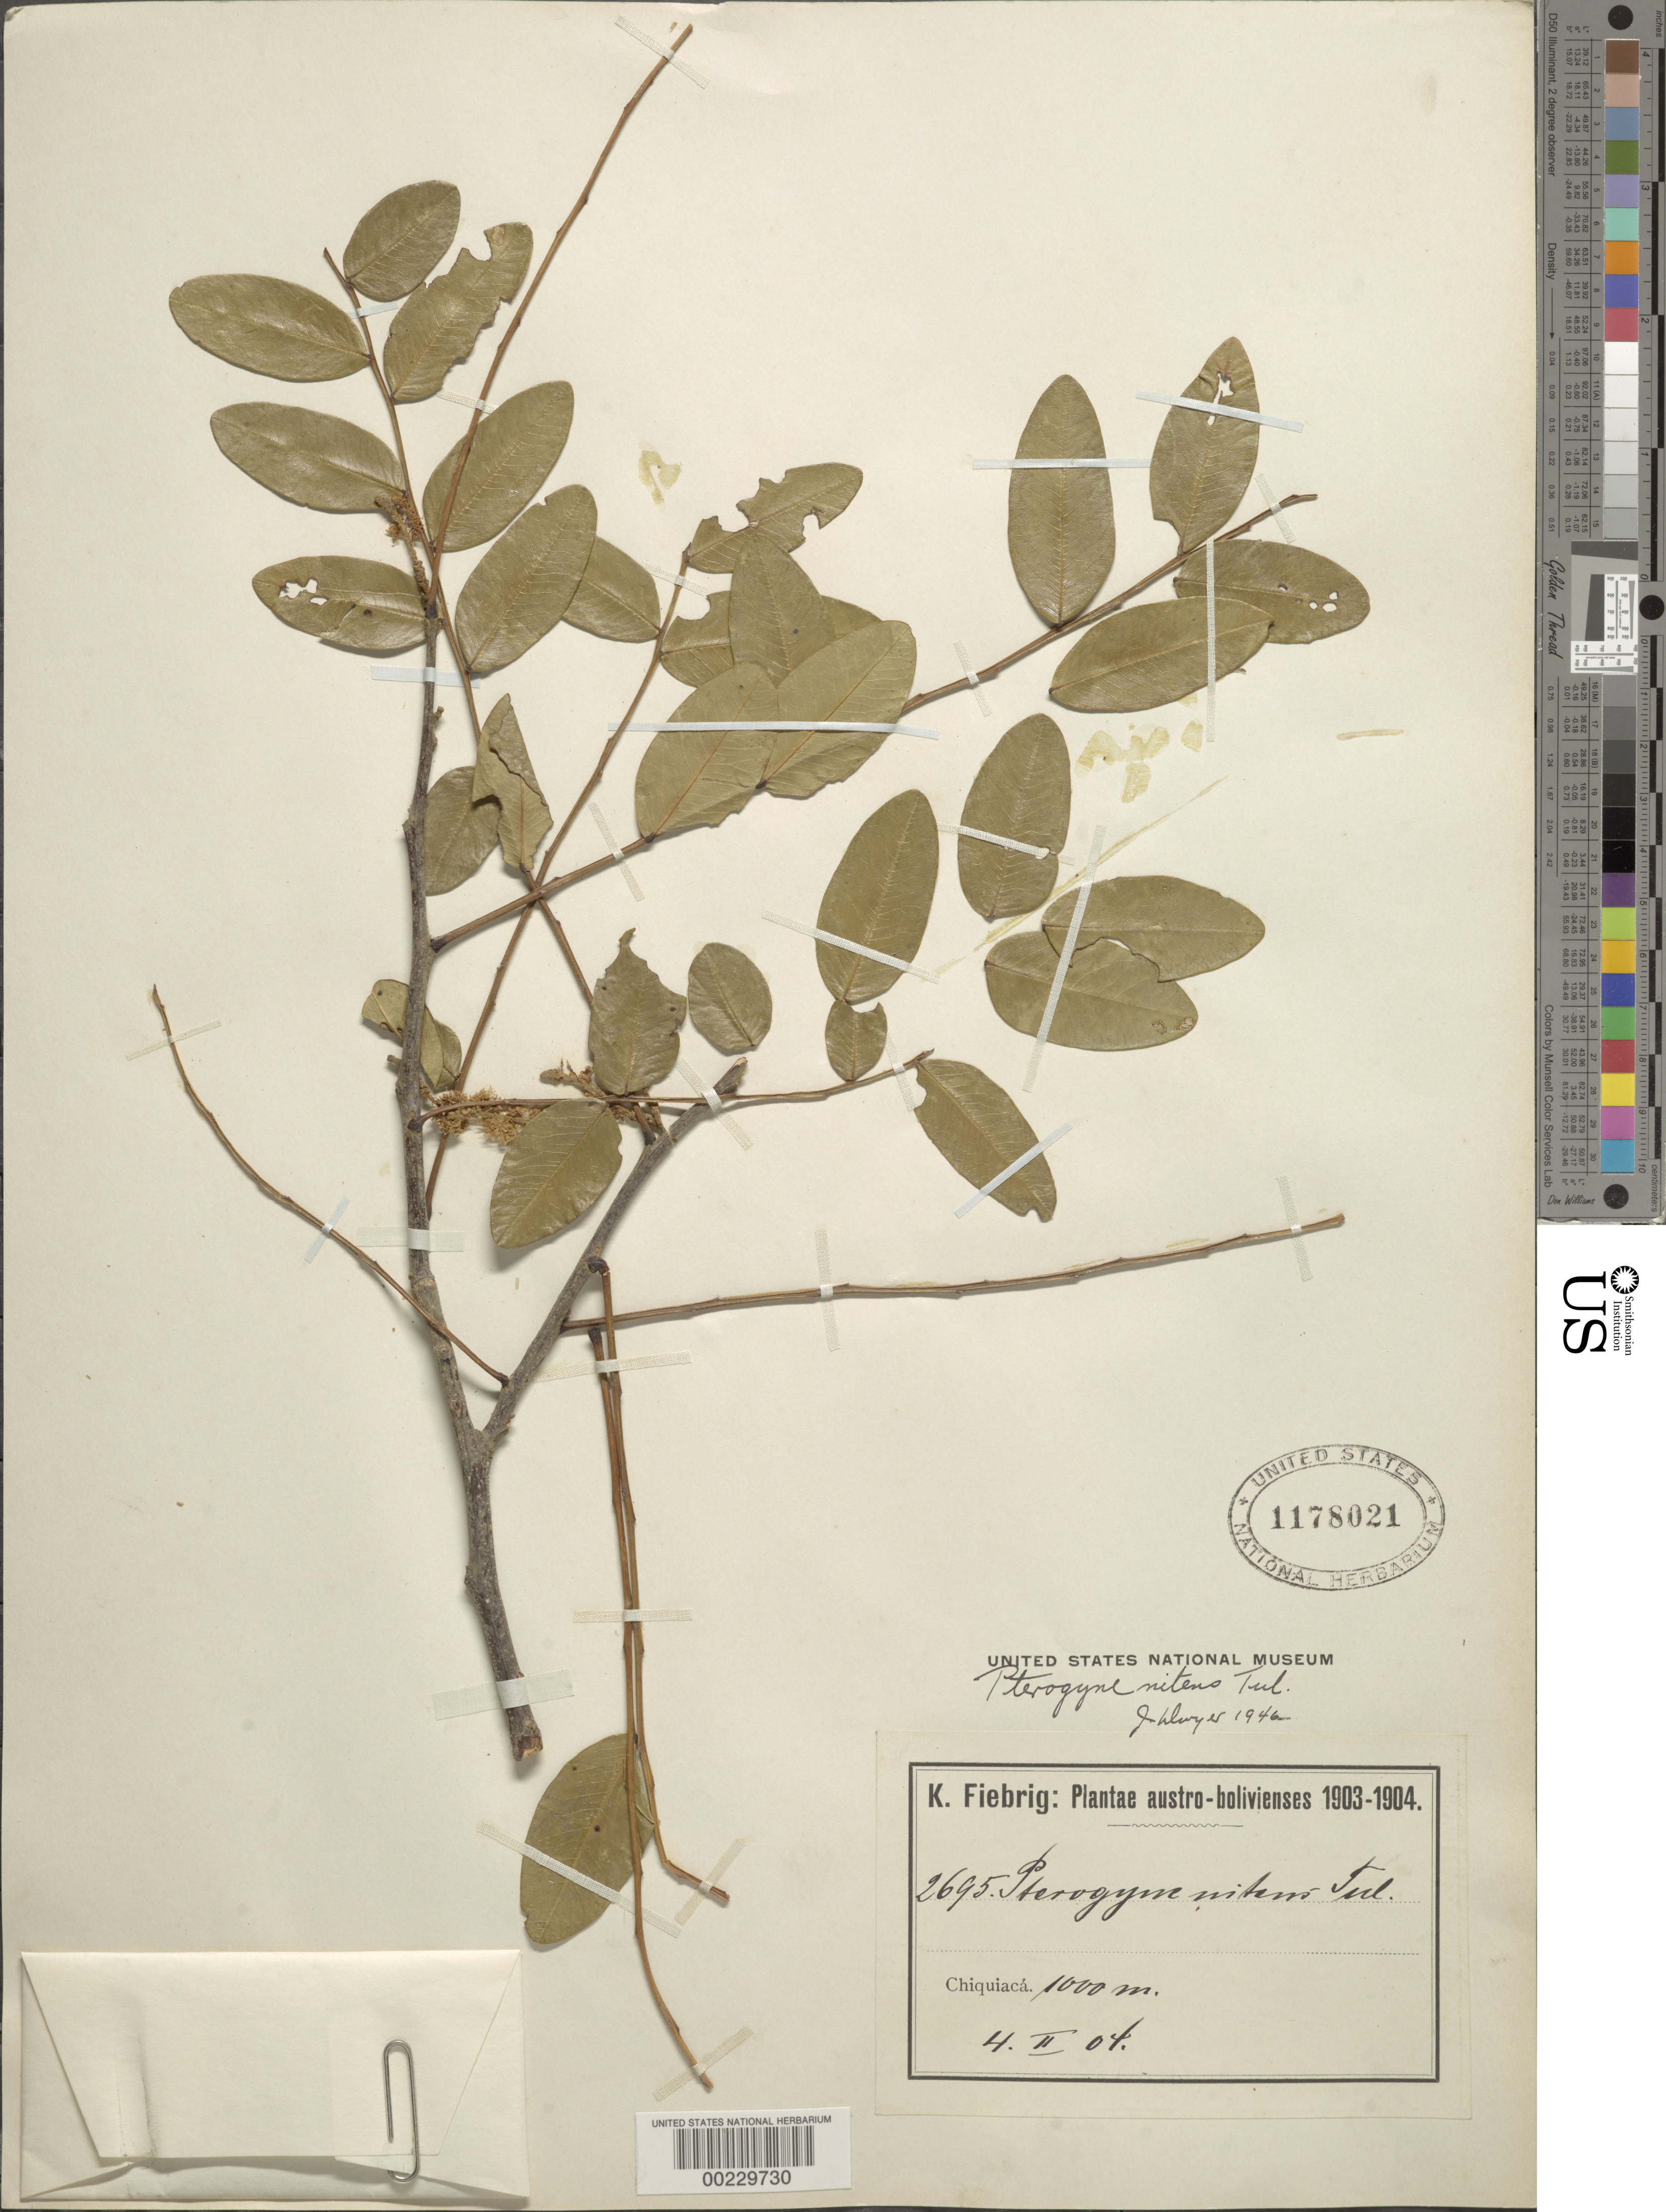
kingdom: Plantae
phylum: Tracheophyta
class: Magnoliopsida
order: Fabales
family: Fabaceae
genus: Pterogyne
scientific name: Pterogyne nitens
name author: Tul.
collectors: K. Fiebrig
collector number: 2695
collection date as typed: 04 Feb 1904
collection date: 1904-02-04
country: Bolivia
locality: Chiquiaca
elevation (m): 1000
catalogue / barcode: US 1178021